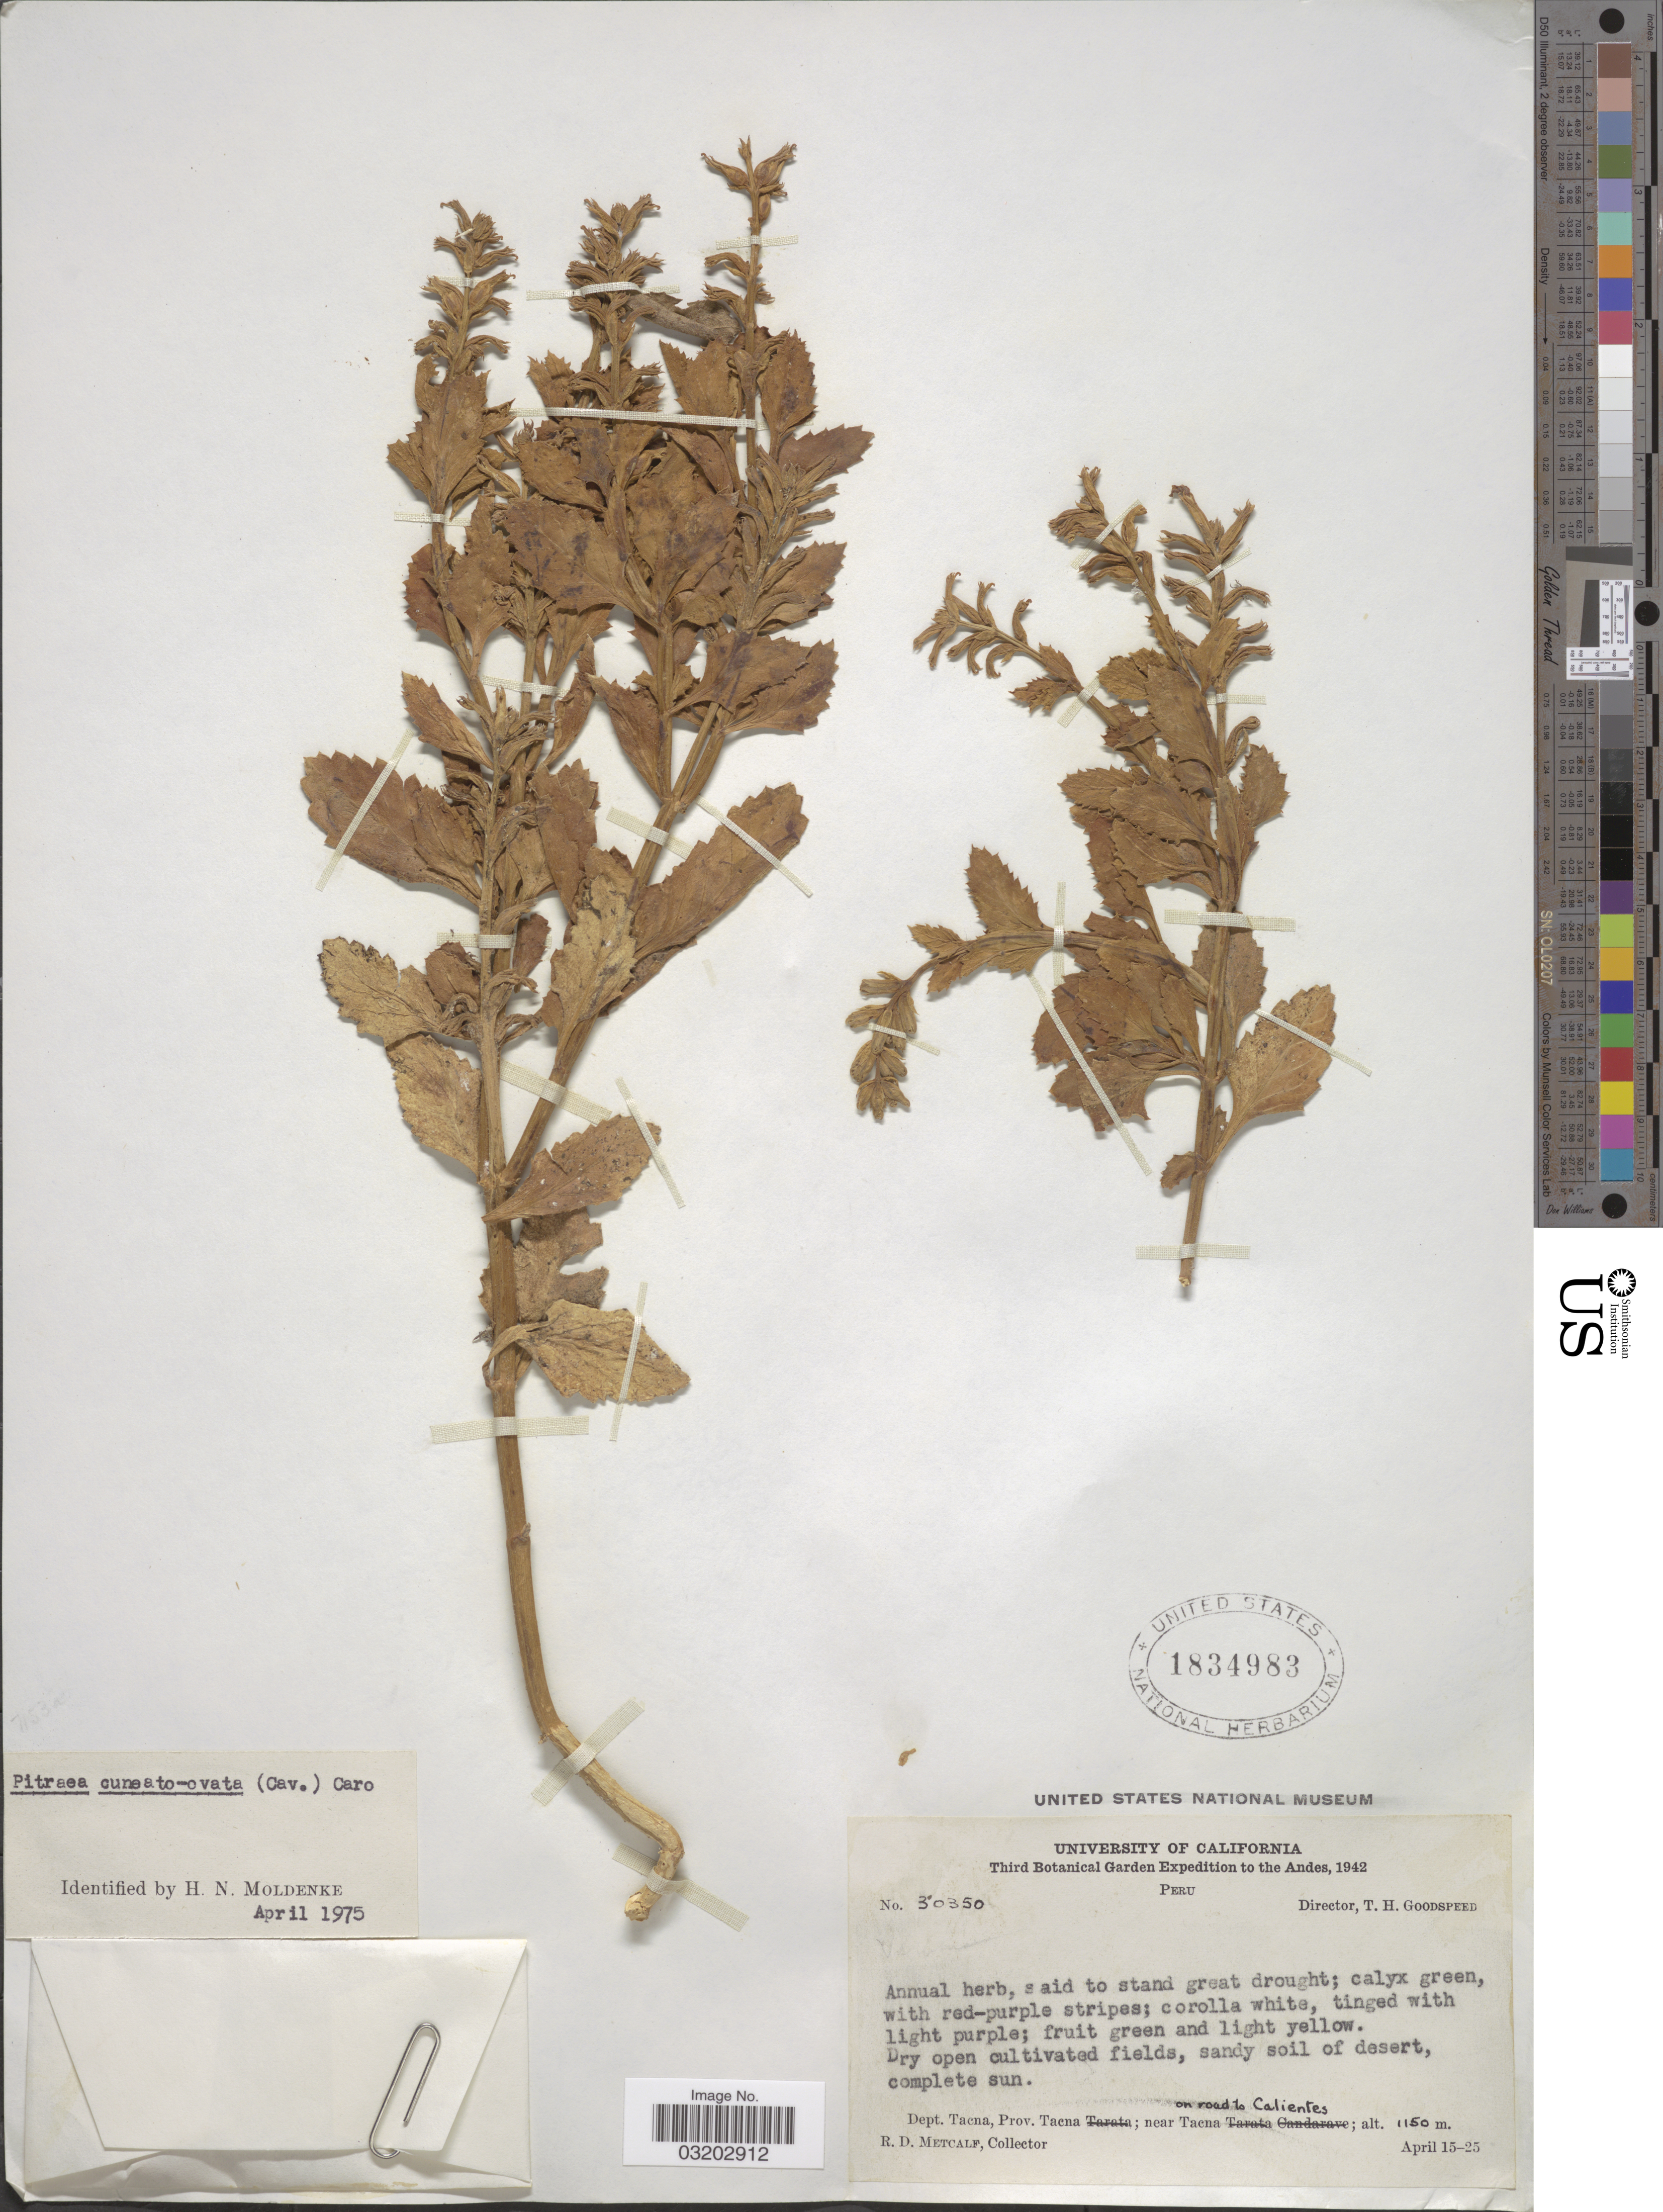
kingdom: Plantae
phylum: Tracheophyta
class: Magnoliopsida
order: Lamiales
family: Verbenaceae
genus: Pitraea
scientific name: Pitraea cuneato-ovata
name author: (Cav.) Caro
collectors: R. D. Metcalf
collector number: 30350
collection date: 1942-04-15/1942-04-25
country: Peru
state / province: Tacna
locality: Andes, Dept. Tacna, near Tacna on road to Calientes.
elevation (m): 1150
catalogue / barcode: US 1834983